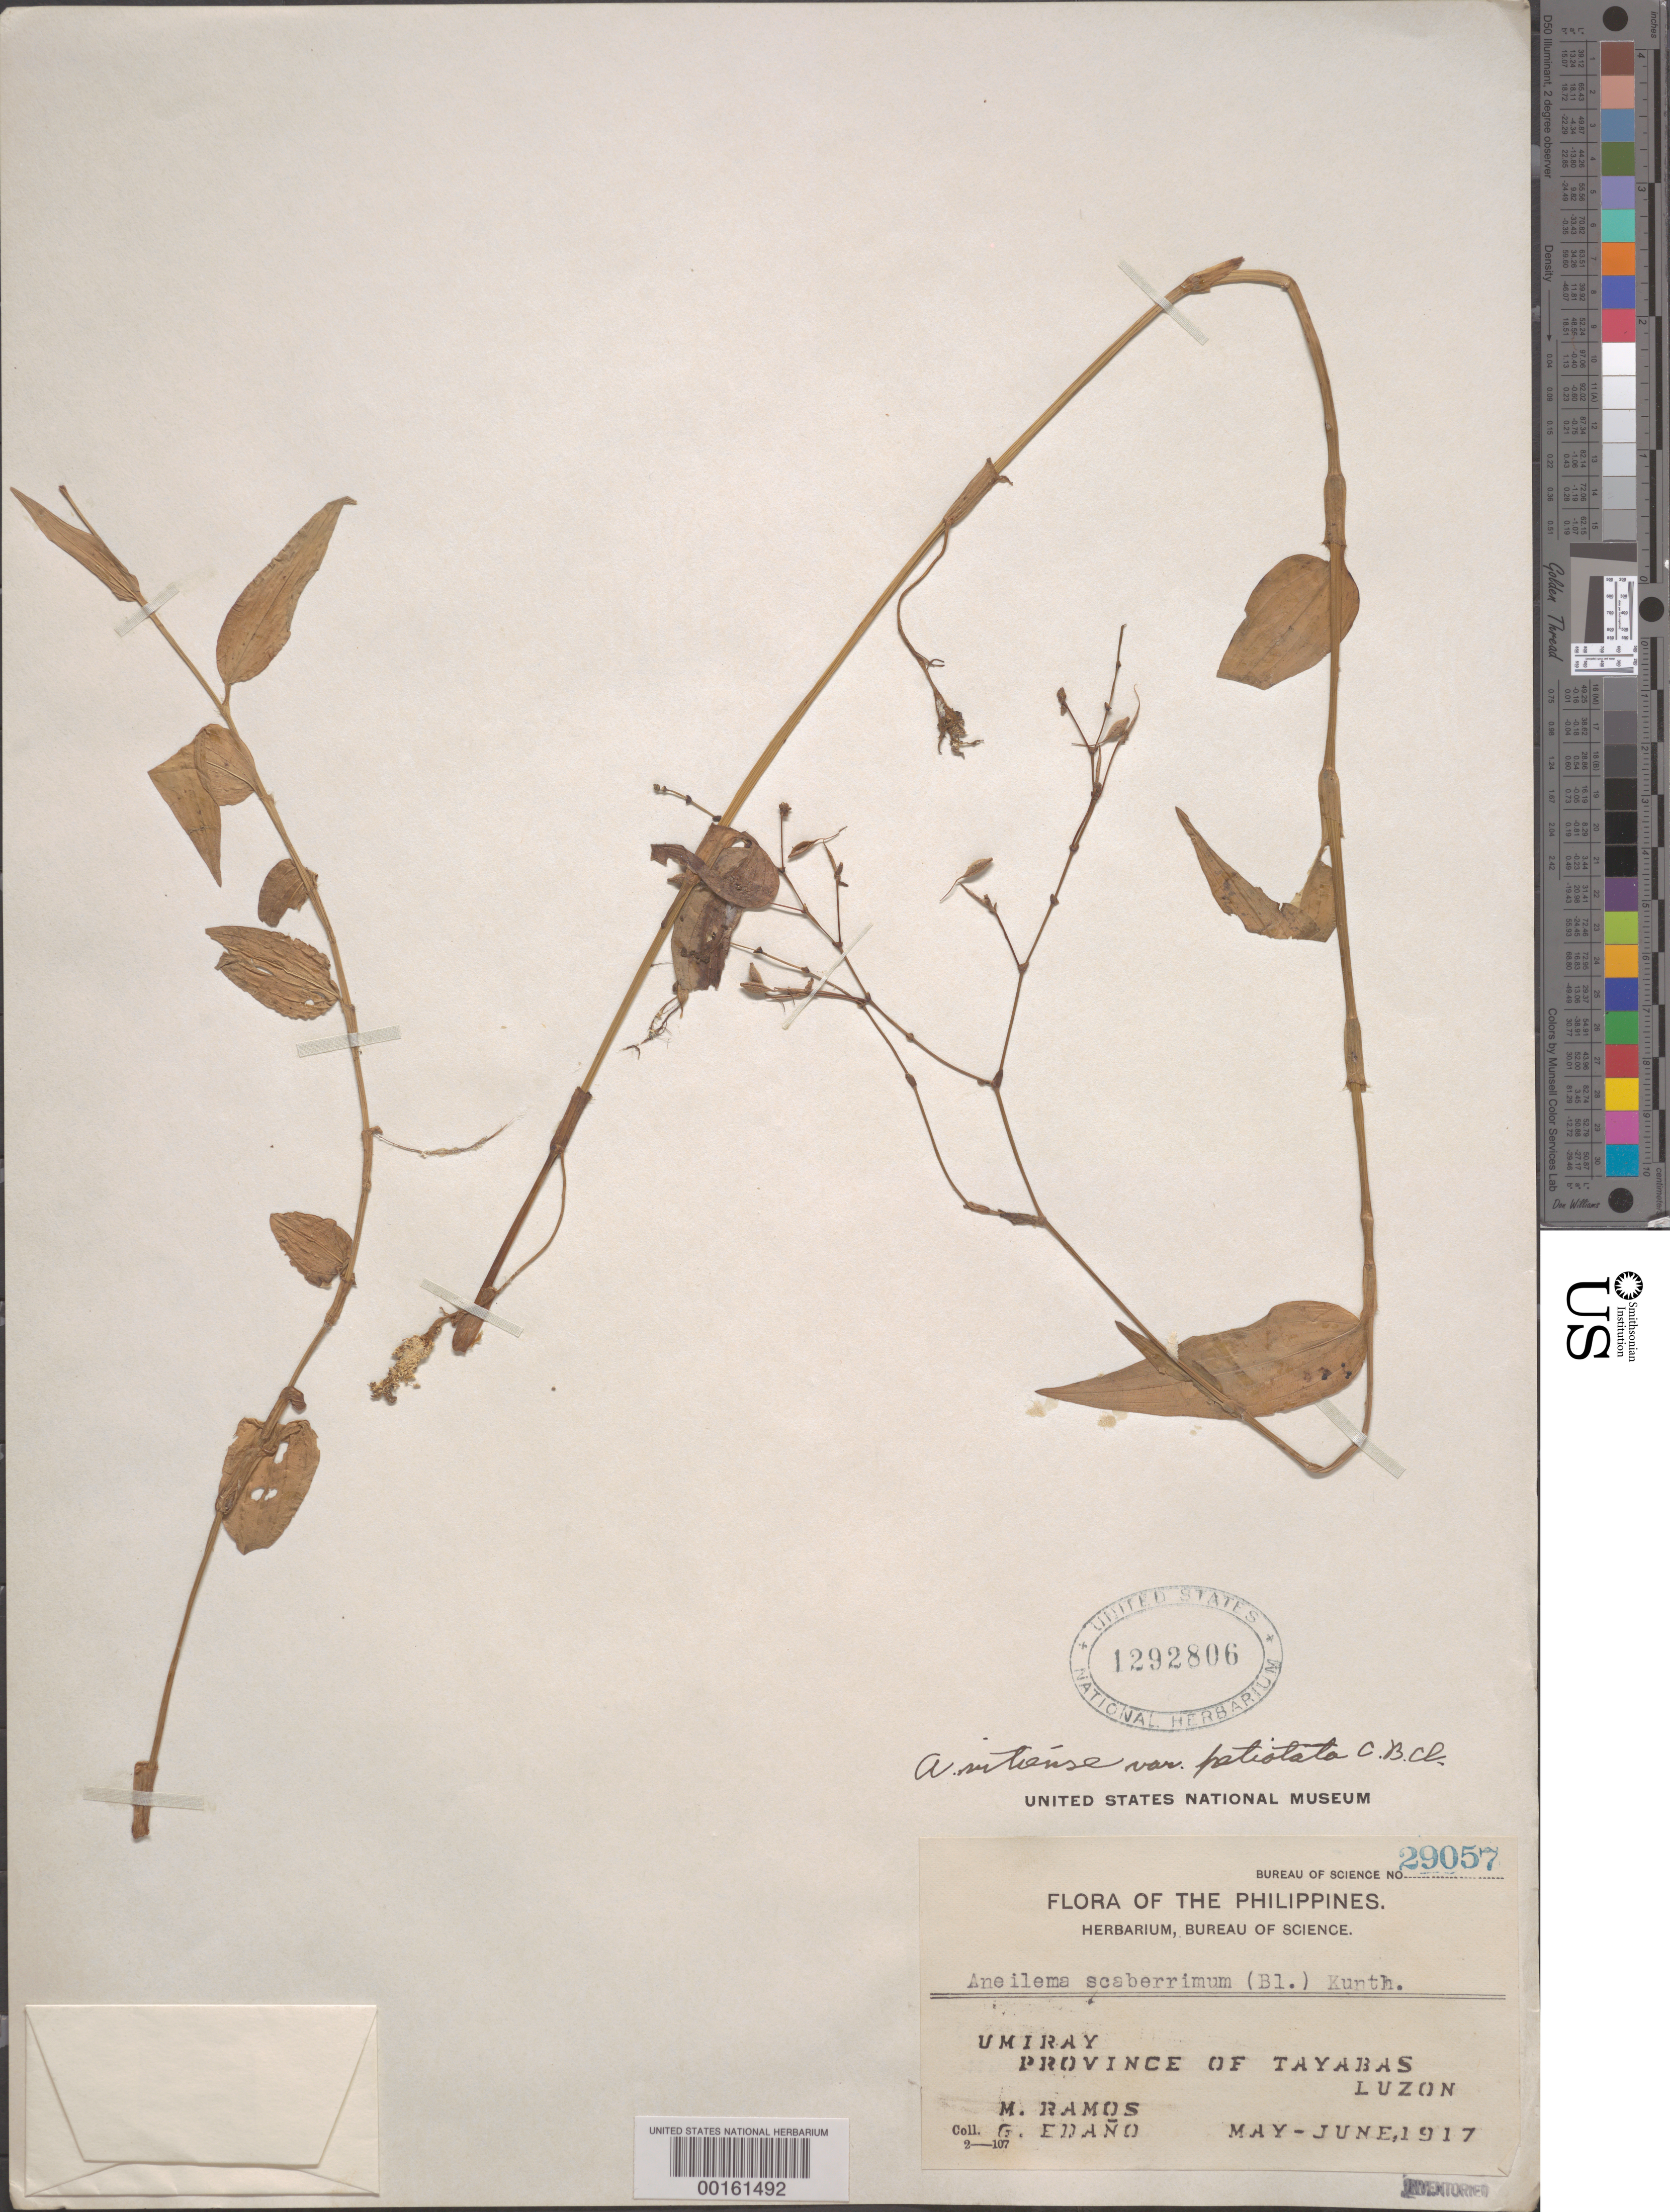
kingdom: Plantae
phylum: Tracheophyta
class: Liliopsida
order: Commelinales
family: Commelinaceae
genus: Rhopalephora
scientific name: Rhopalephora vitiensis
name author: (Seem.) Faden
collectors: M. Ramos & G. E. Edaño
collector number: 29057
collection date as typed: May 1917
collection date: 1917-05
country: Philippines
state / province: Calabarzon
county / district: Quezon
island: Luzon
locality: Umiray, tayabas prov. [= quezon province]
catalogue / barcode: US 1292806